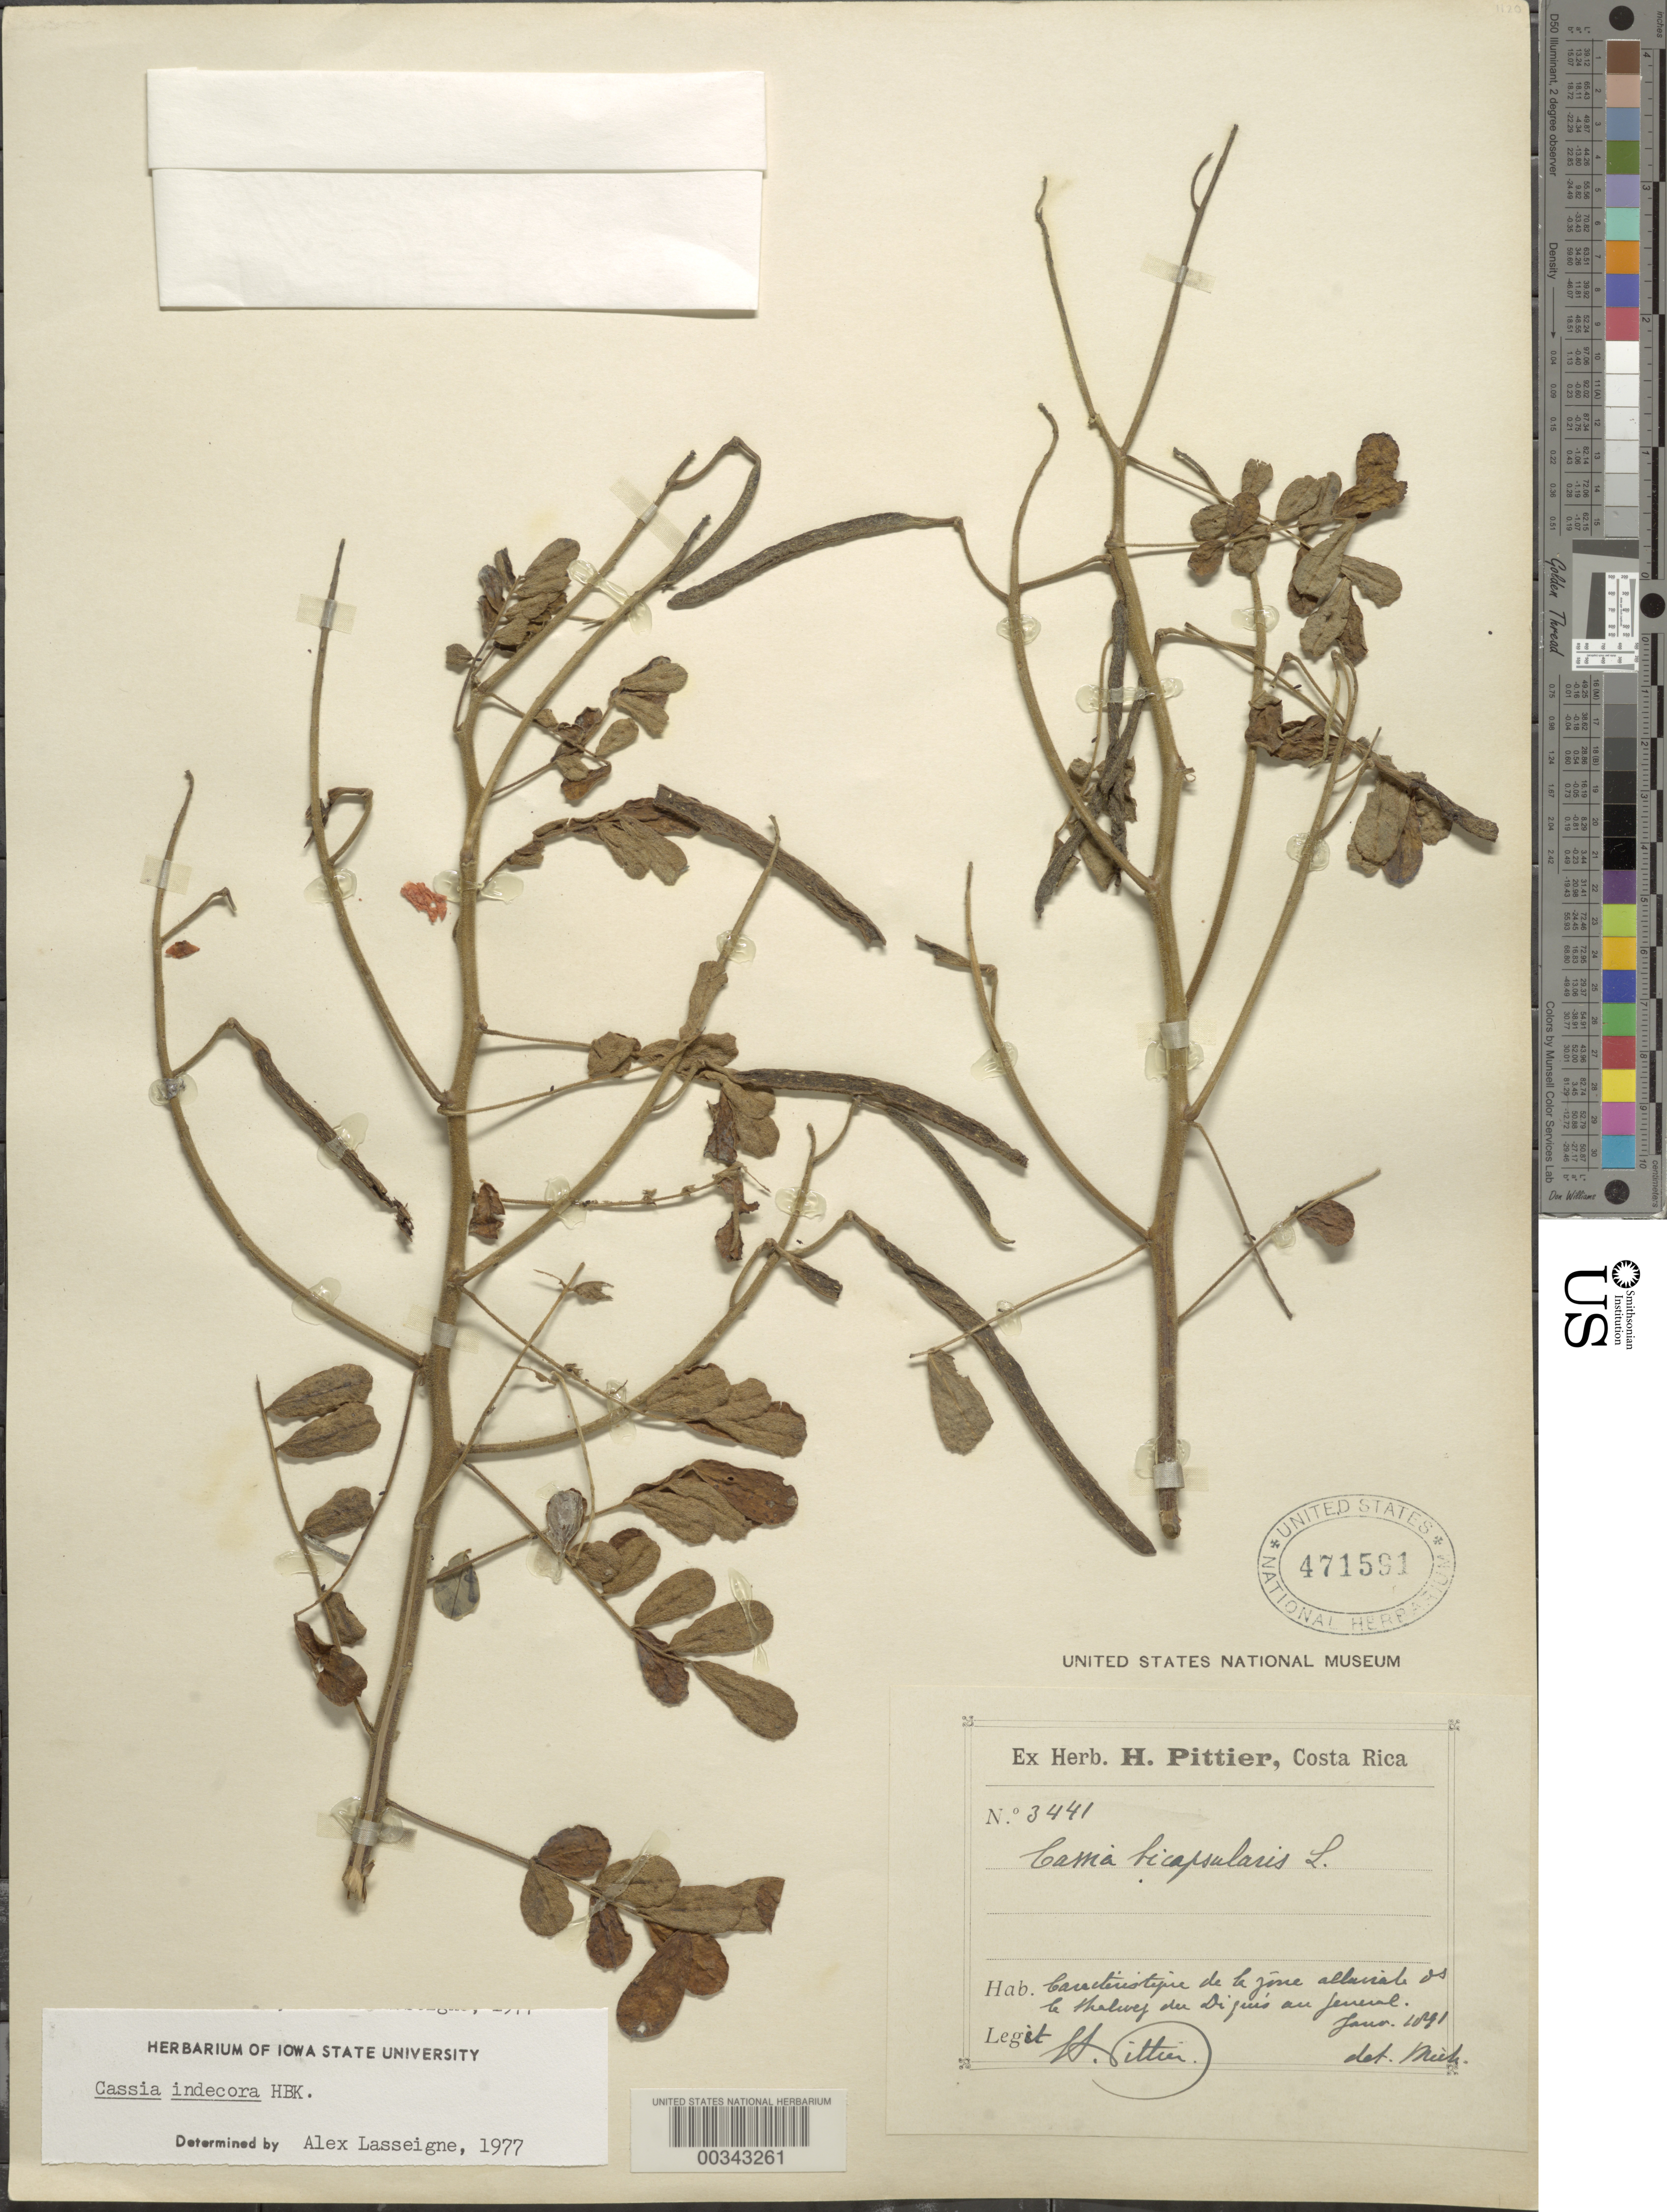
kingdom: Plantae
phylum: Tracheophyta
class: Magnoliopsida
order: Fabales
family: Fabaceae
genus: Senna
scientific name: Senna pendula var. advena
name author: (Vogel) H.S. Irwin & Barneby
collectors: H. F. Pittier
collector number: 3441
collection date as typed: Jan 1891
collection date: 1891-01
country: Costa Rica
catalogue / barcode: US 471591